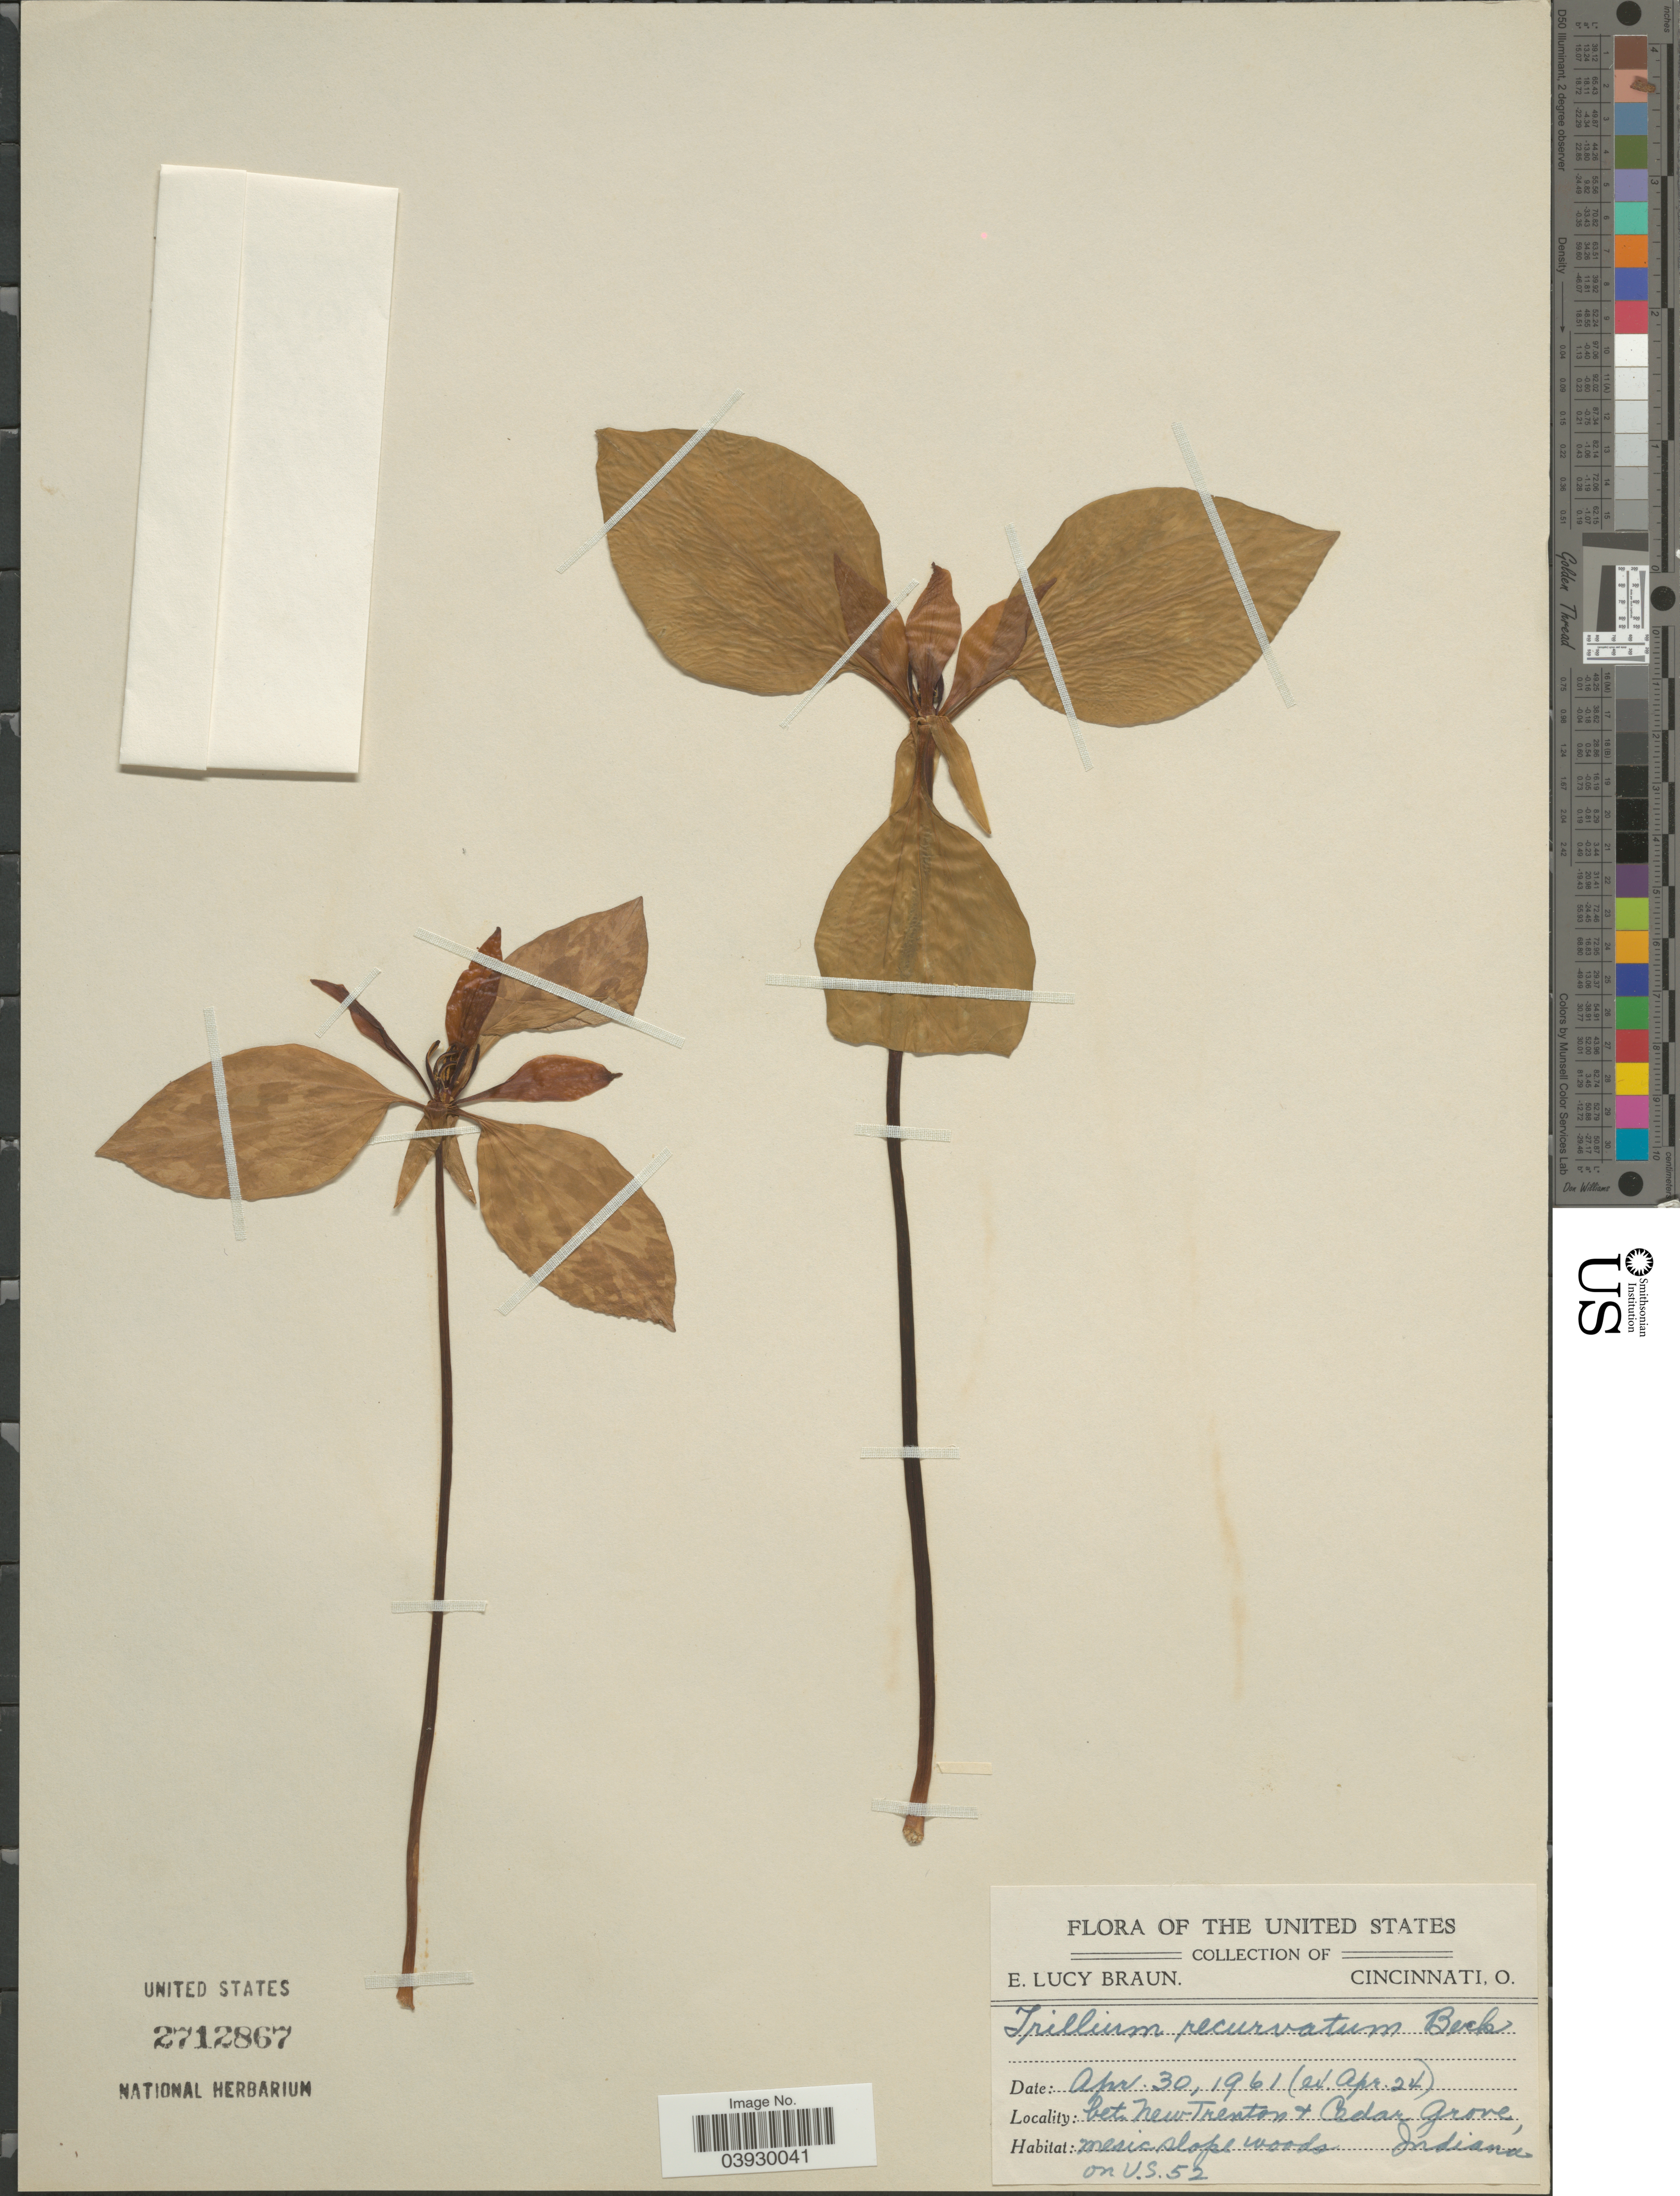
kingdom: Plantae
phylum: Tracheophyta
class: Liliopsida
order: Liliales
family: Melanthiaceae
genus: Trillium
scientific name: Trillium recurvatum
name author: L.C. Beck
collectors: E. L. Braun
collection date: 1961-04-24/1961-04-30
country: United States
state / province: Indiana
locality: Bet. New Trenton & Cedar Grove. Mesic slope woods on U.S. 52.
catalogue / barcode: US 2712867